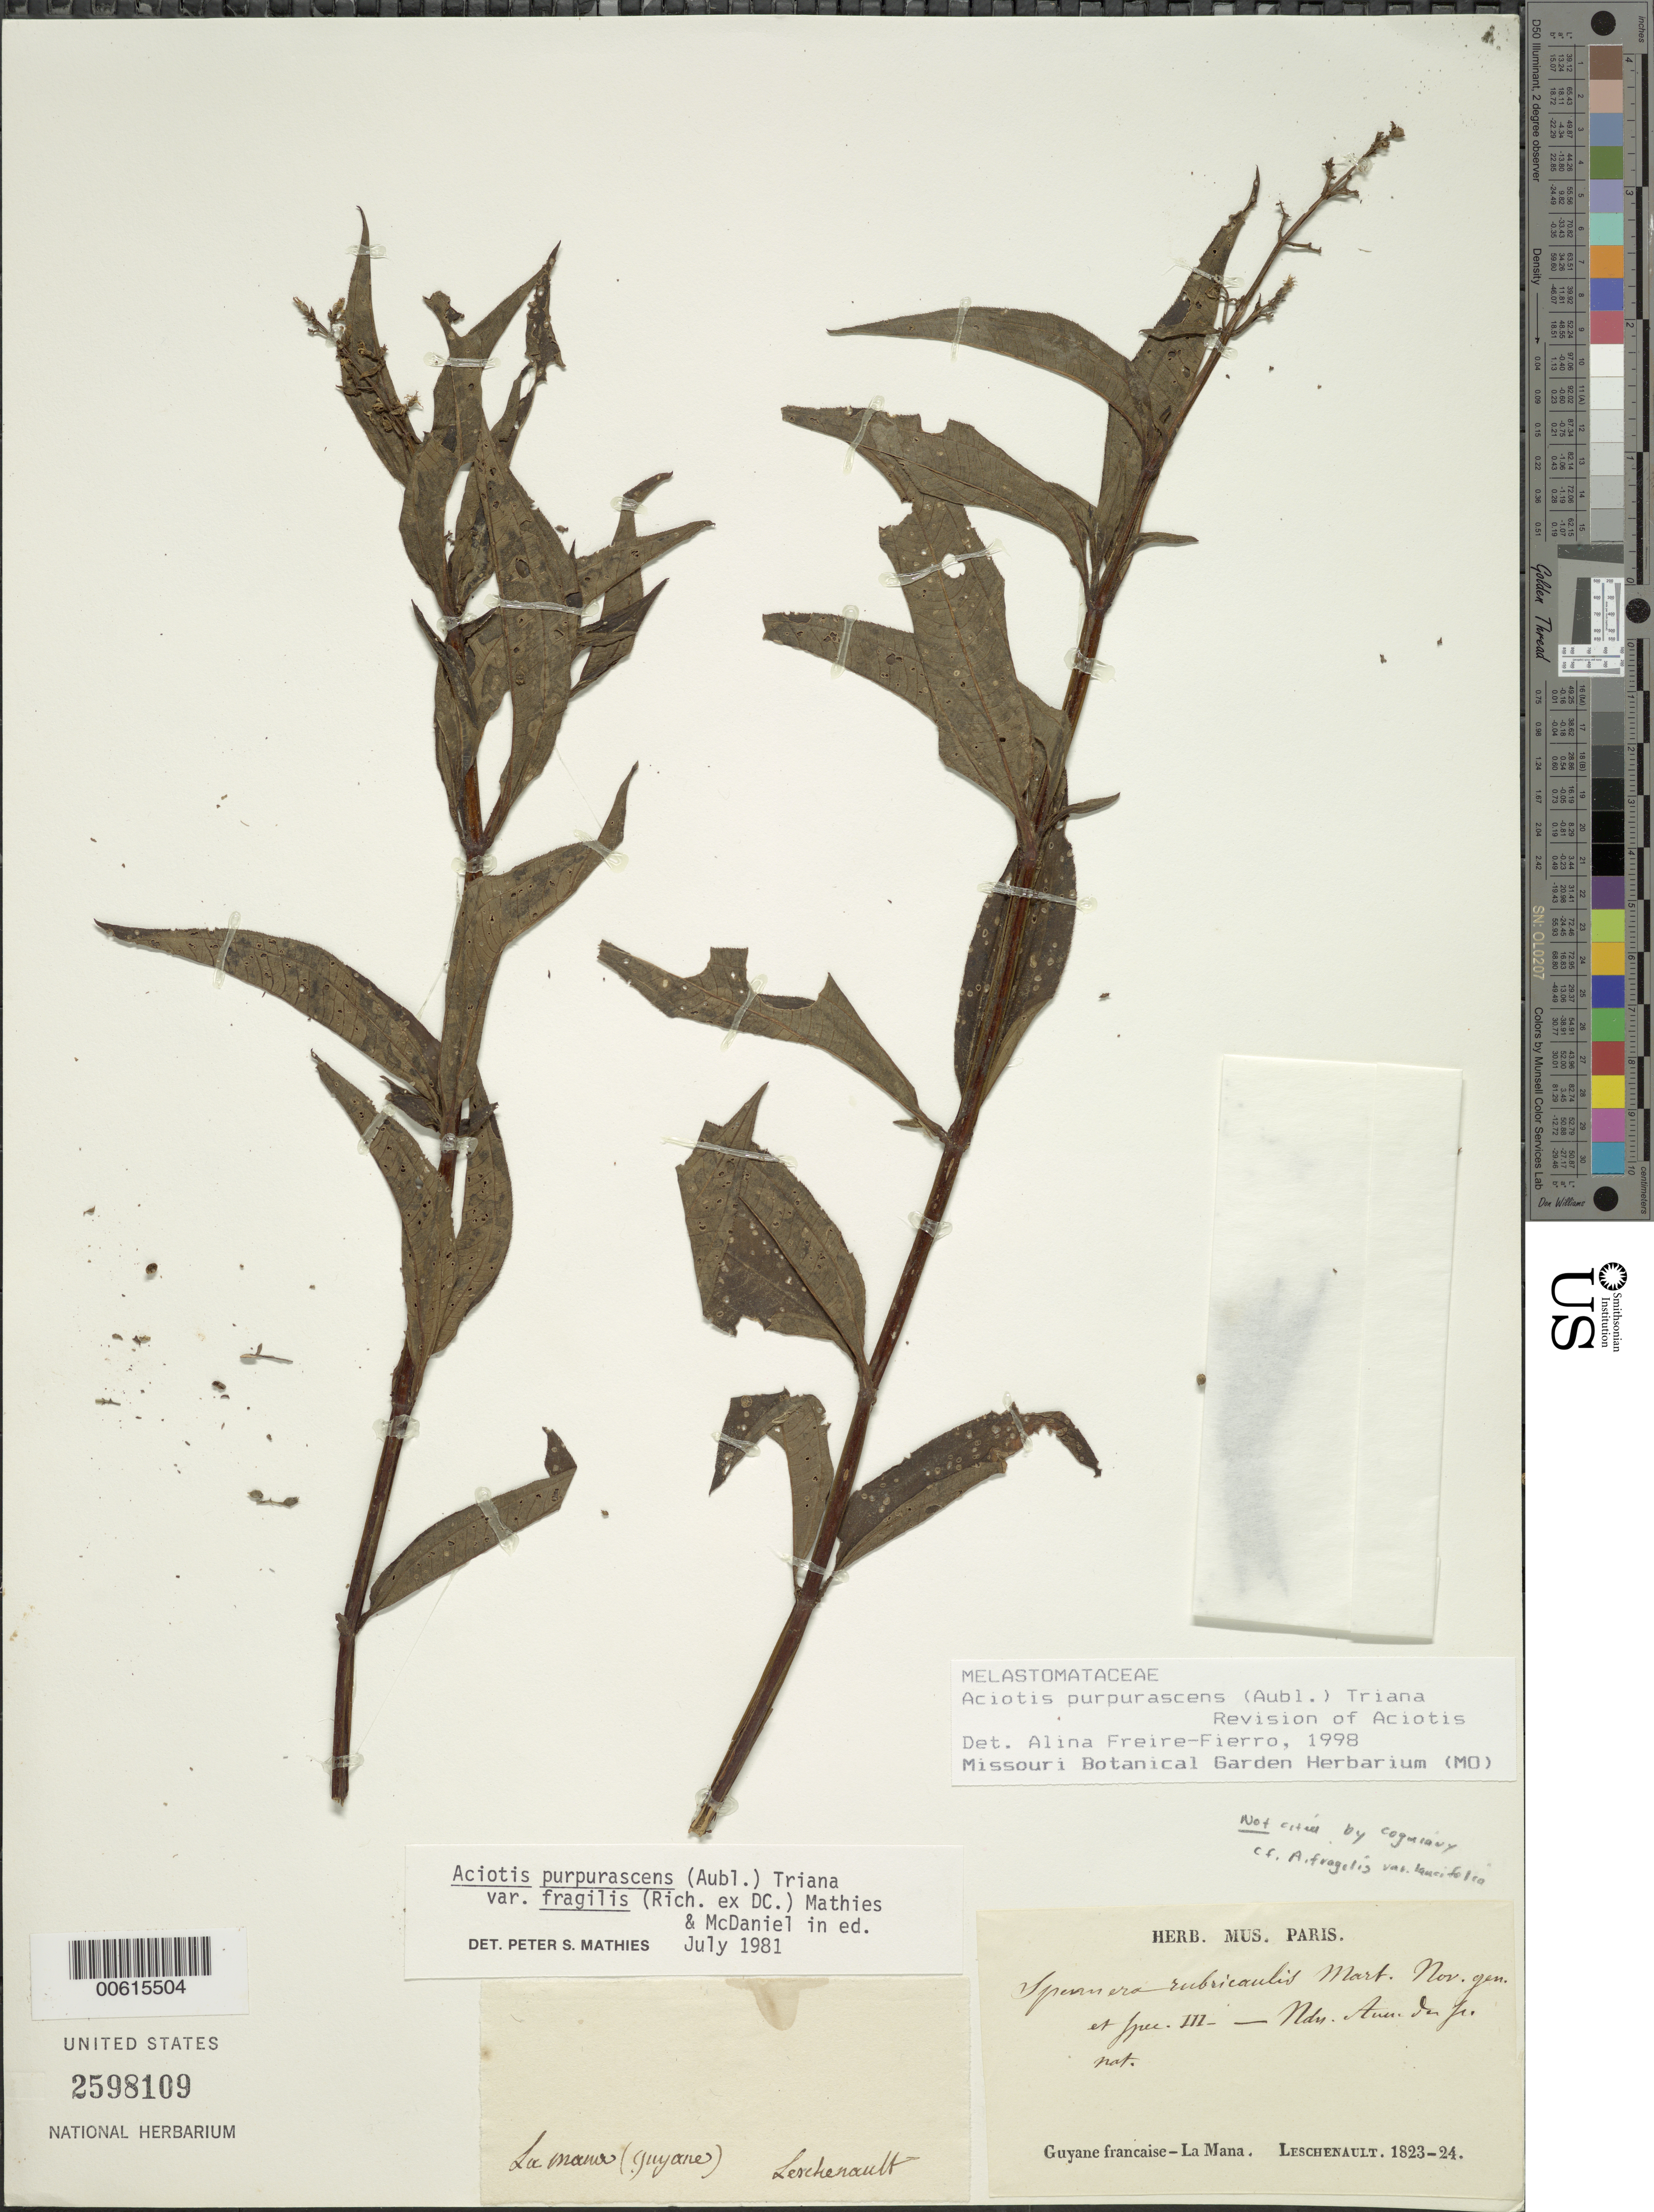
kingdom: Plantae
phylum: Tracheophyta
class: Magnoliopsida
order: Myrtales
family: Melastomataceae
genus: Aciotis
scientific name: Aciotis purpurascens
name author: (Aubl.) Triana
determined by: Freire-Fierro, A.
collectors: J. Leschenault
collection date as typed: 1823 to 1824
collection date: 1823/1824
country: French Guiana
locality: La Mana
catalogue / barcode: US 2598109